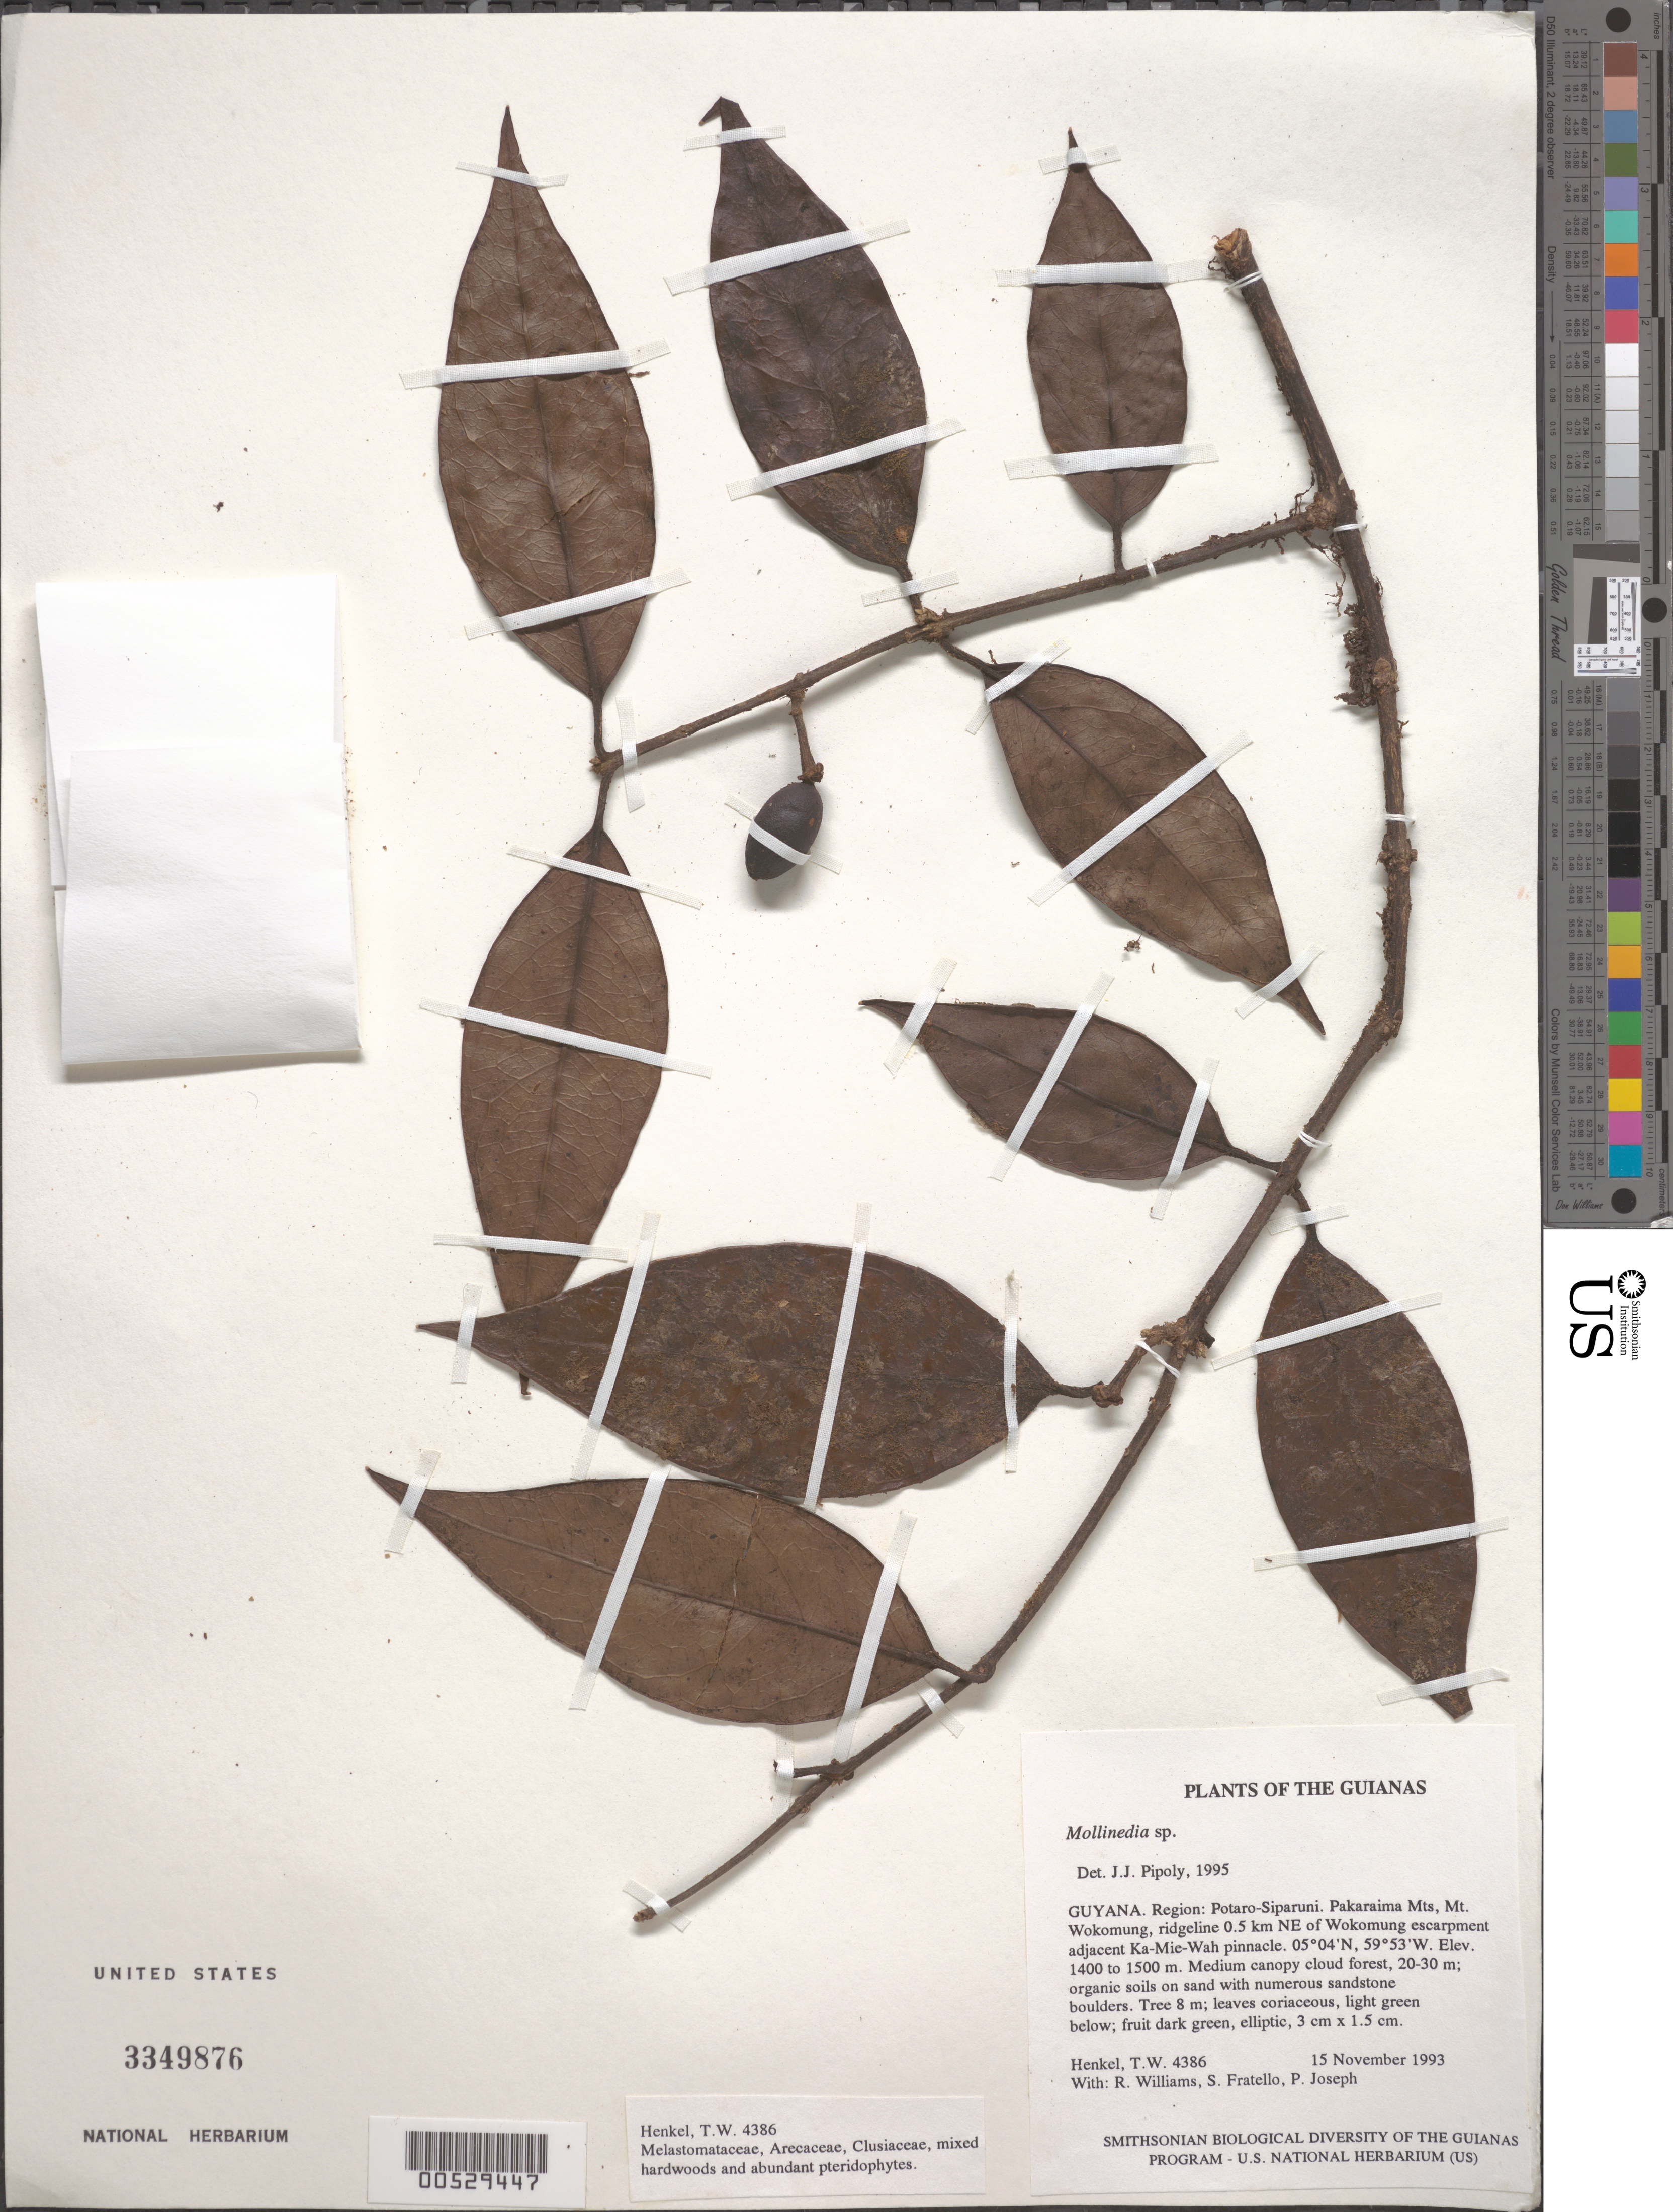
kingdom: Plantae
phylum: Tracheophyta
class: Magnoliopsida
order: Laurales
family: Monimiaceae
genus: Mollinedia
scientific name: Mollinedia sp.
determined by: Pipoly, J. J., III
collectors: T. Henkel, R. Williams, S. Fratello & P. Joseph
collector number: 4386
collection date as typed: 15 November 1993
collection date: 1993-11-15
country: Guyana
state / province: Potaro-Siparuni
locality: Pakaraima Mts, Mt. Wokomung, ridgeline 0.5 km NE of Wokomung escarpment adjacent Ka-Mie-Wah pinnacle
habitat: Medium canopy cloud forest, 20-30 m; organic soils on sand with numerous sandstone boulders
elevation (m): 1400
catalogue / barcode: US 3349876